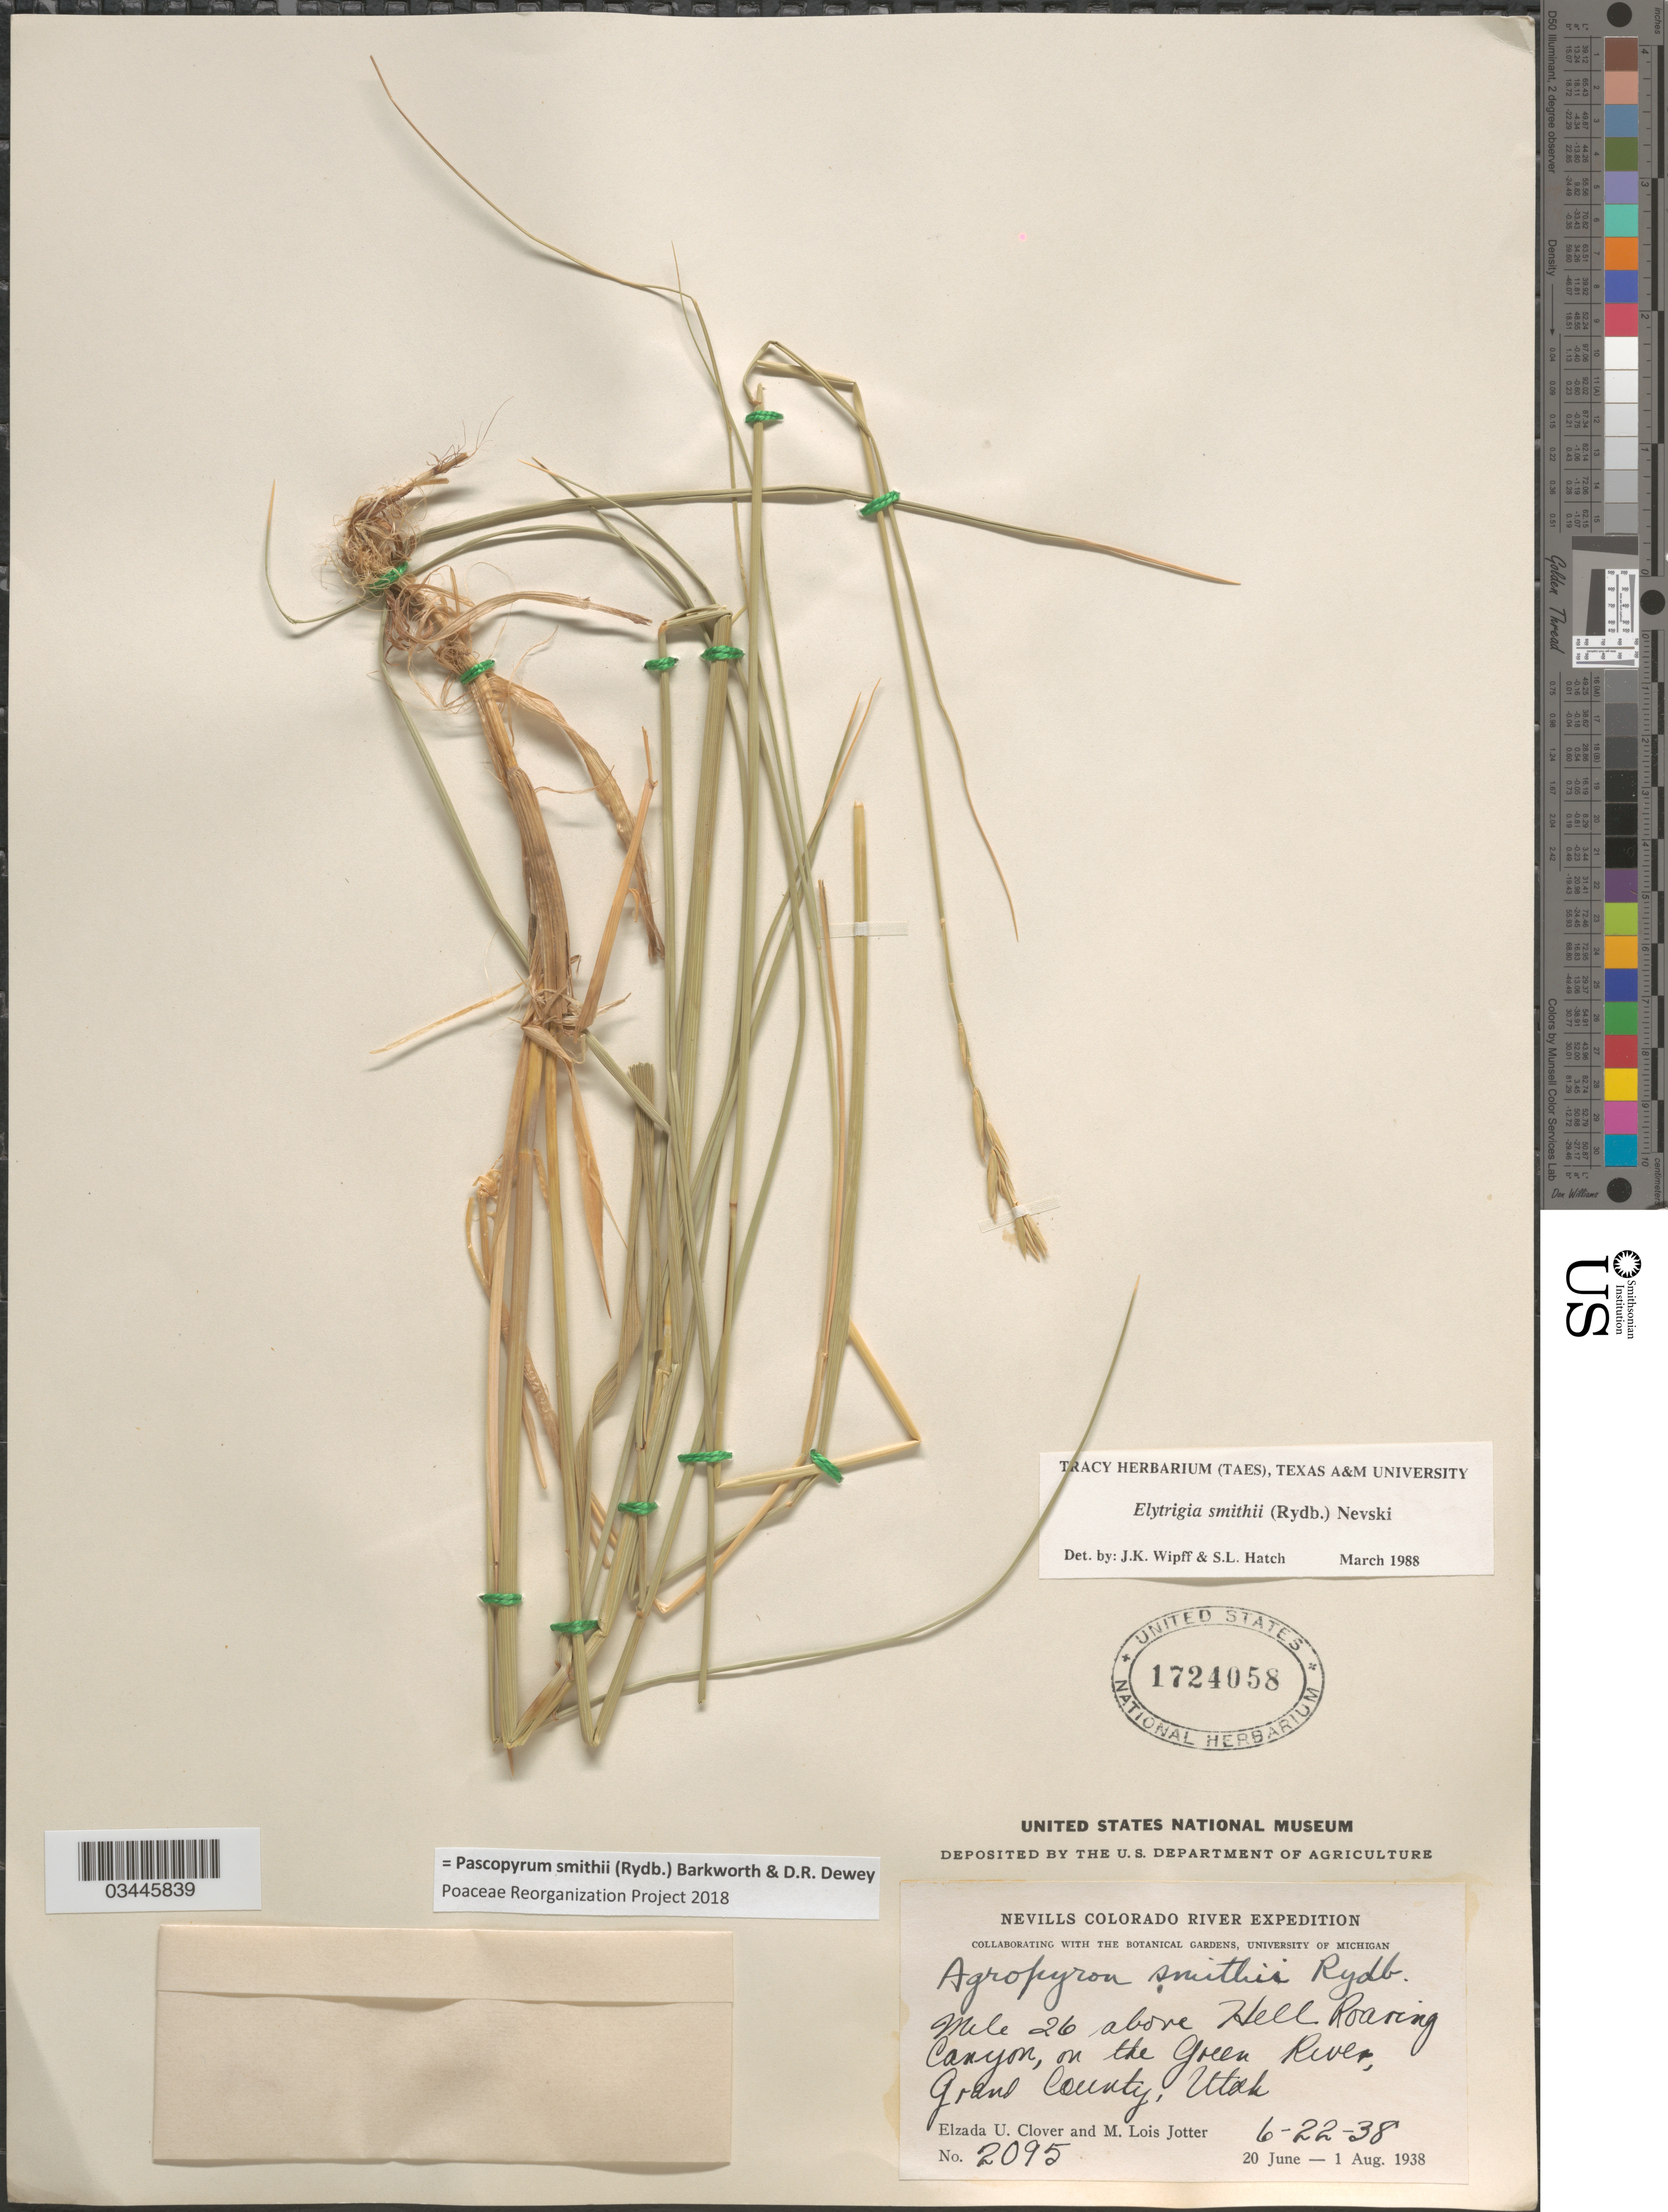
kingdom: Plantae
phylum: Tracheophyta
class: Liliopsida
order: Poales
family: Poaceae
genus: Pascopyrum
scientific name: Pascopyrum smithii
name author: (Rydb.) Barkworth & Dewey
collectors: E. U. Clover & M. Jotter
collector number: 2095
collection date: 1938-06-22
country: United States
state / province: Utah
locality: Nevills Colorado River Expedition. Mile 26 above Hell Roaring Canyon, on the Green River, Grand County.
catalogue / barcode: US 1724058